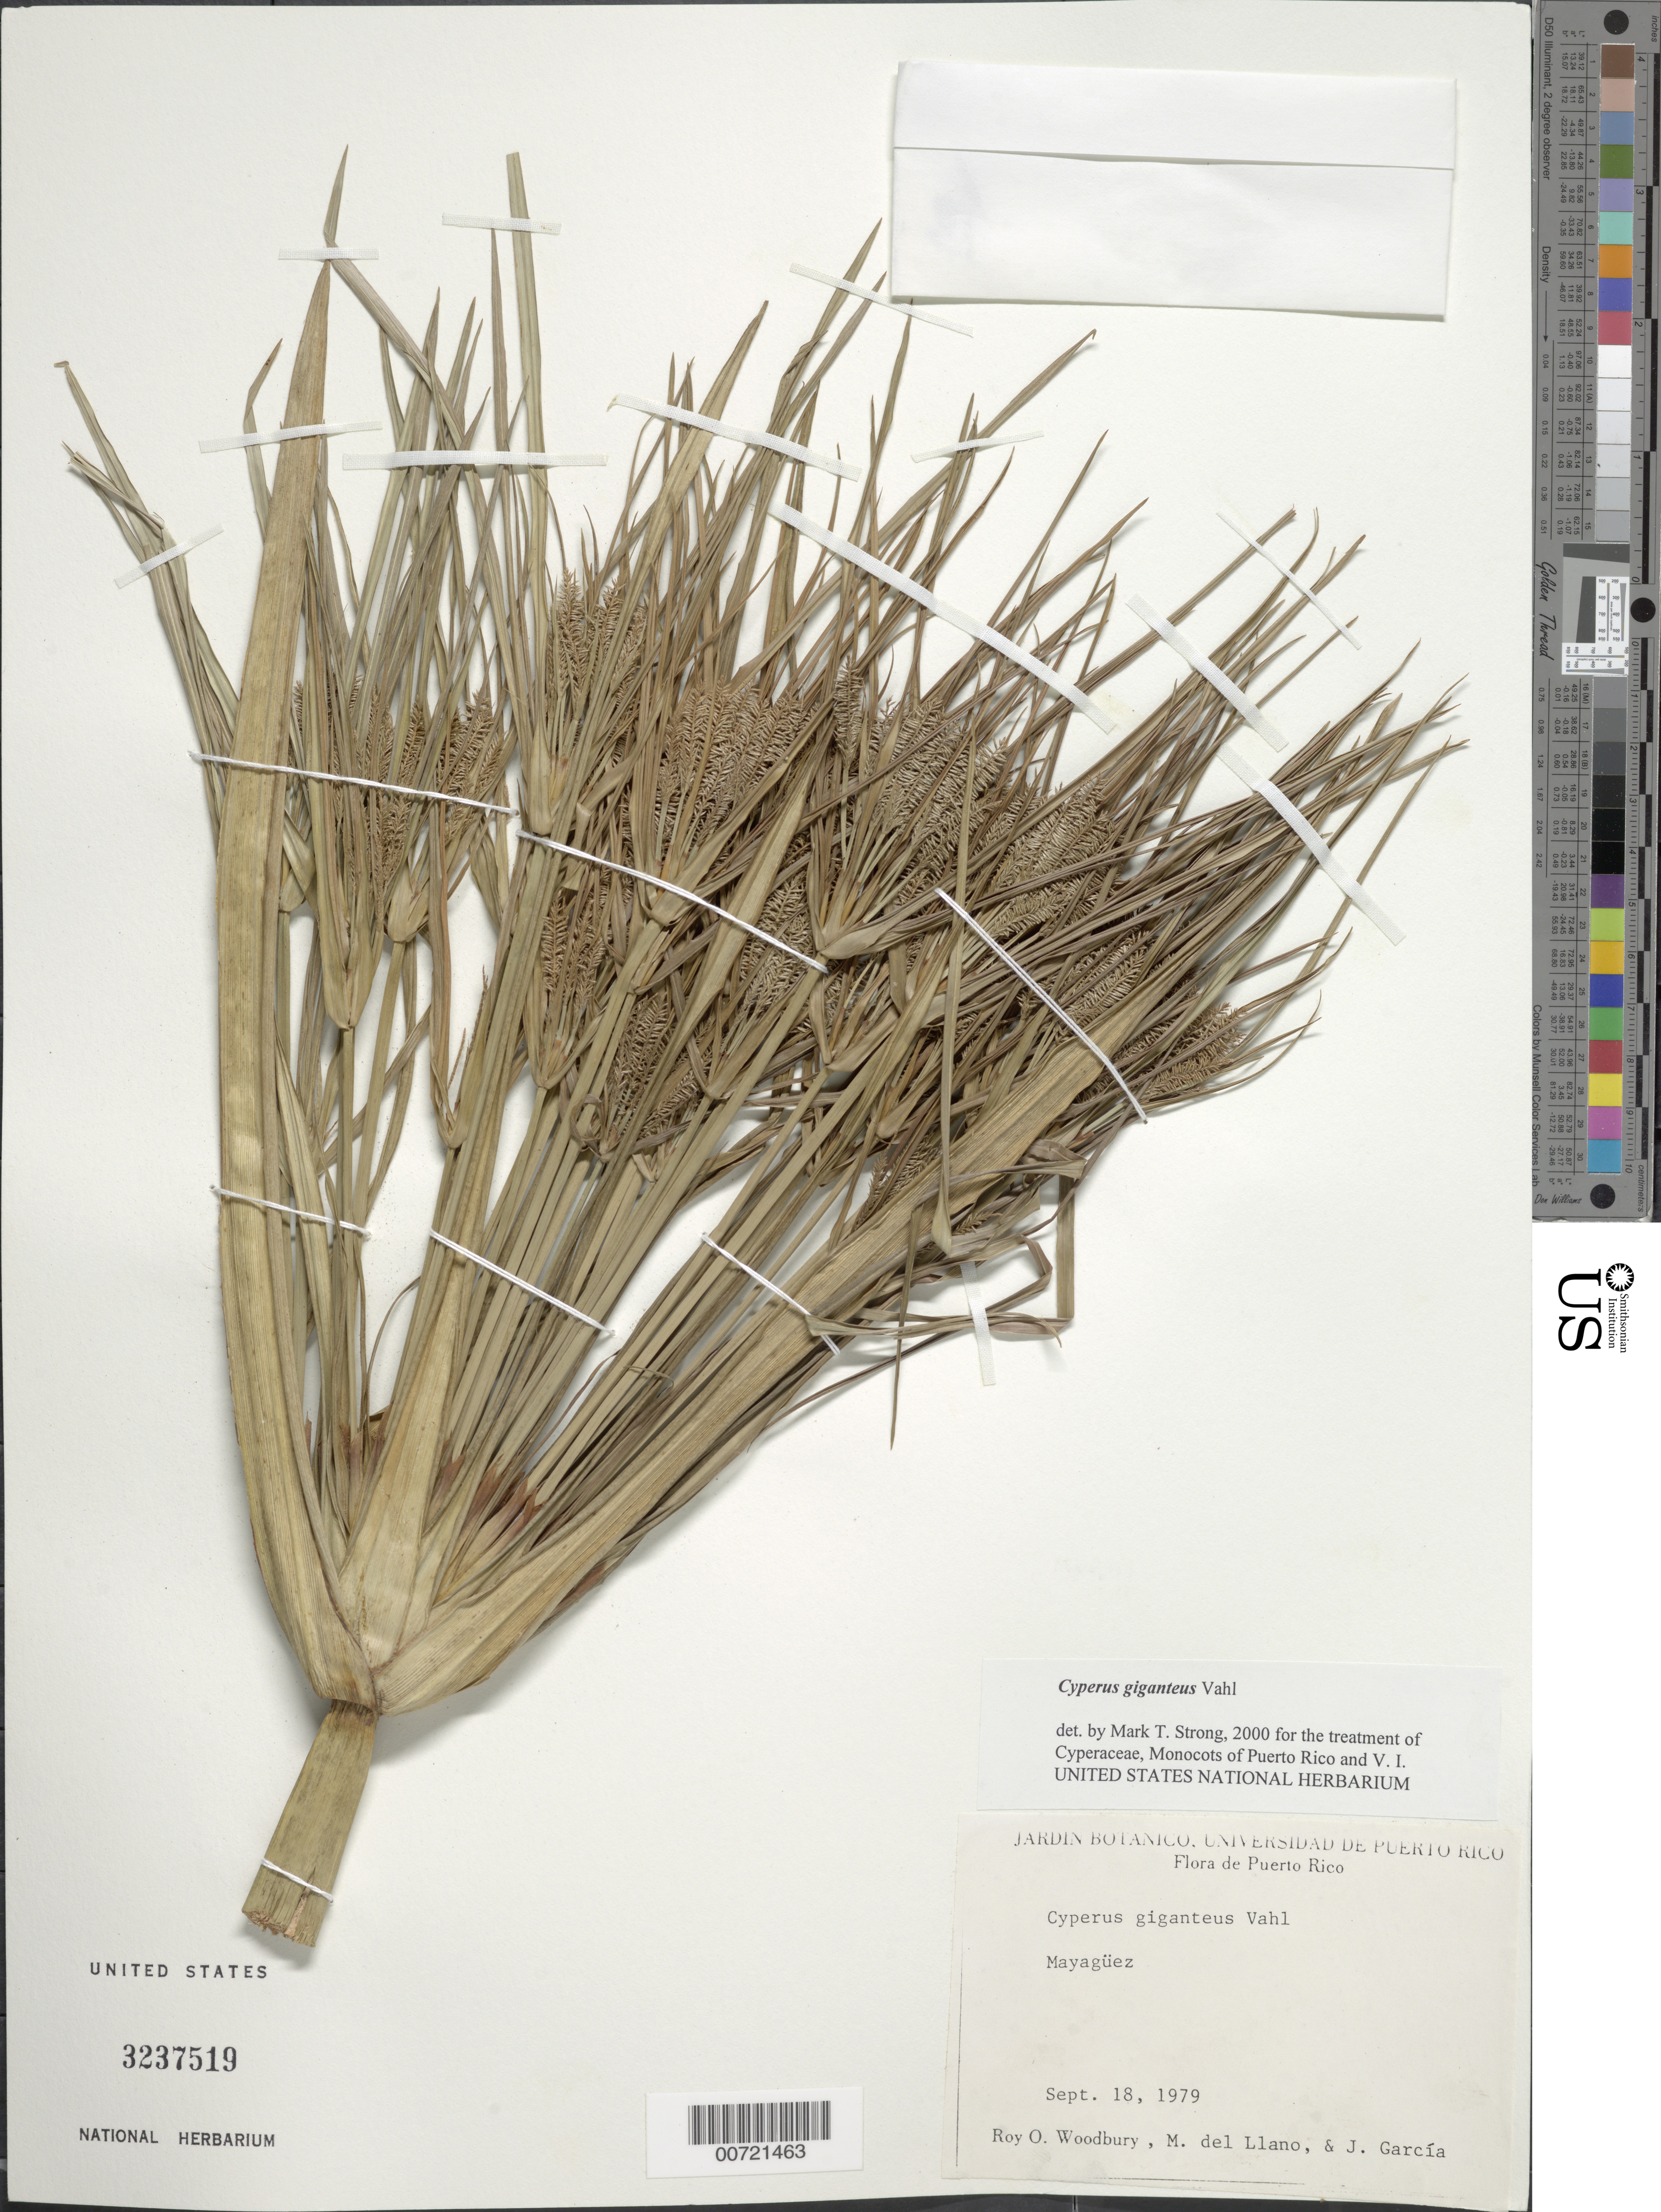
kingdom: Plantae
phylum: Tracheophyta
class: Liliopsida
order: Poales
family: Cyperaceae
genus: Cyperus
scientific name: Cyperus giganteus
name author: Vahl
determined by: Strong, M. T., (US), Smithsonian Institution - National Museum of Natural History (UNITED STATES)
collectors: R. O. Woodbury, M. Llano & J. García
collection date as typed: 18 Sep 1979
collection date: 1979-09-18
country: Puerto Rico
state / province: Mayagüez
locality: Mayagüez.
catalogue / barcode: US 3237519